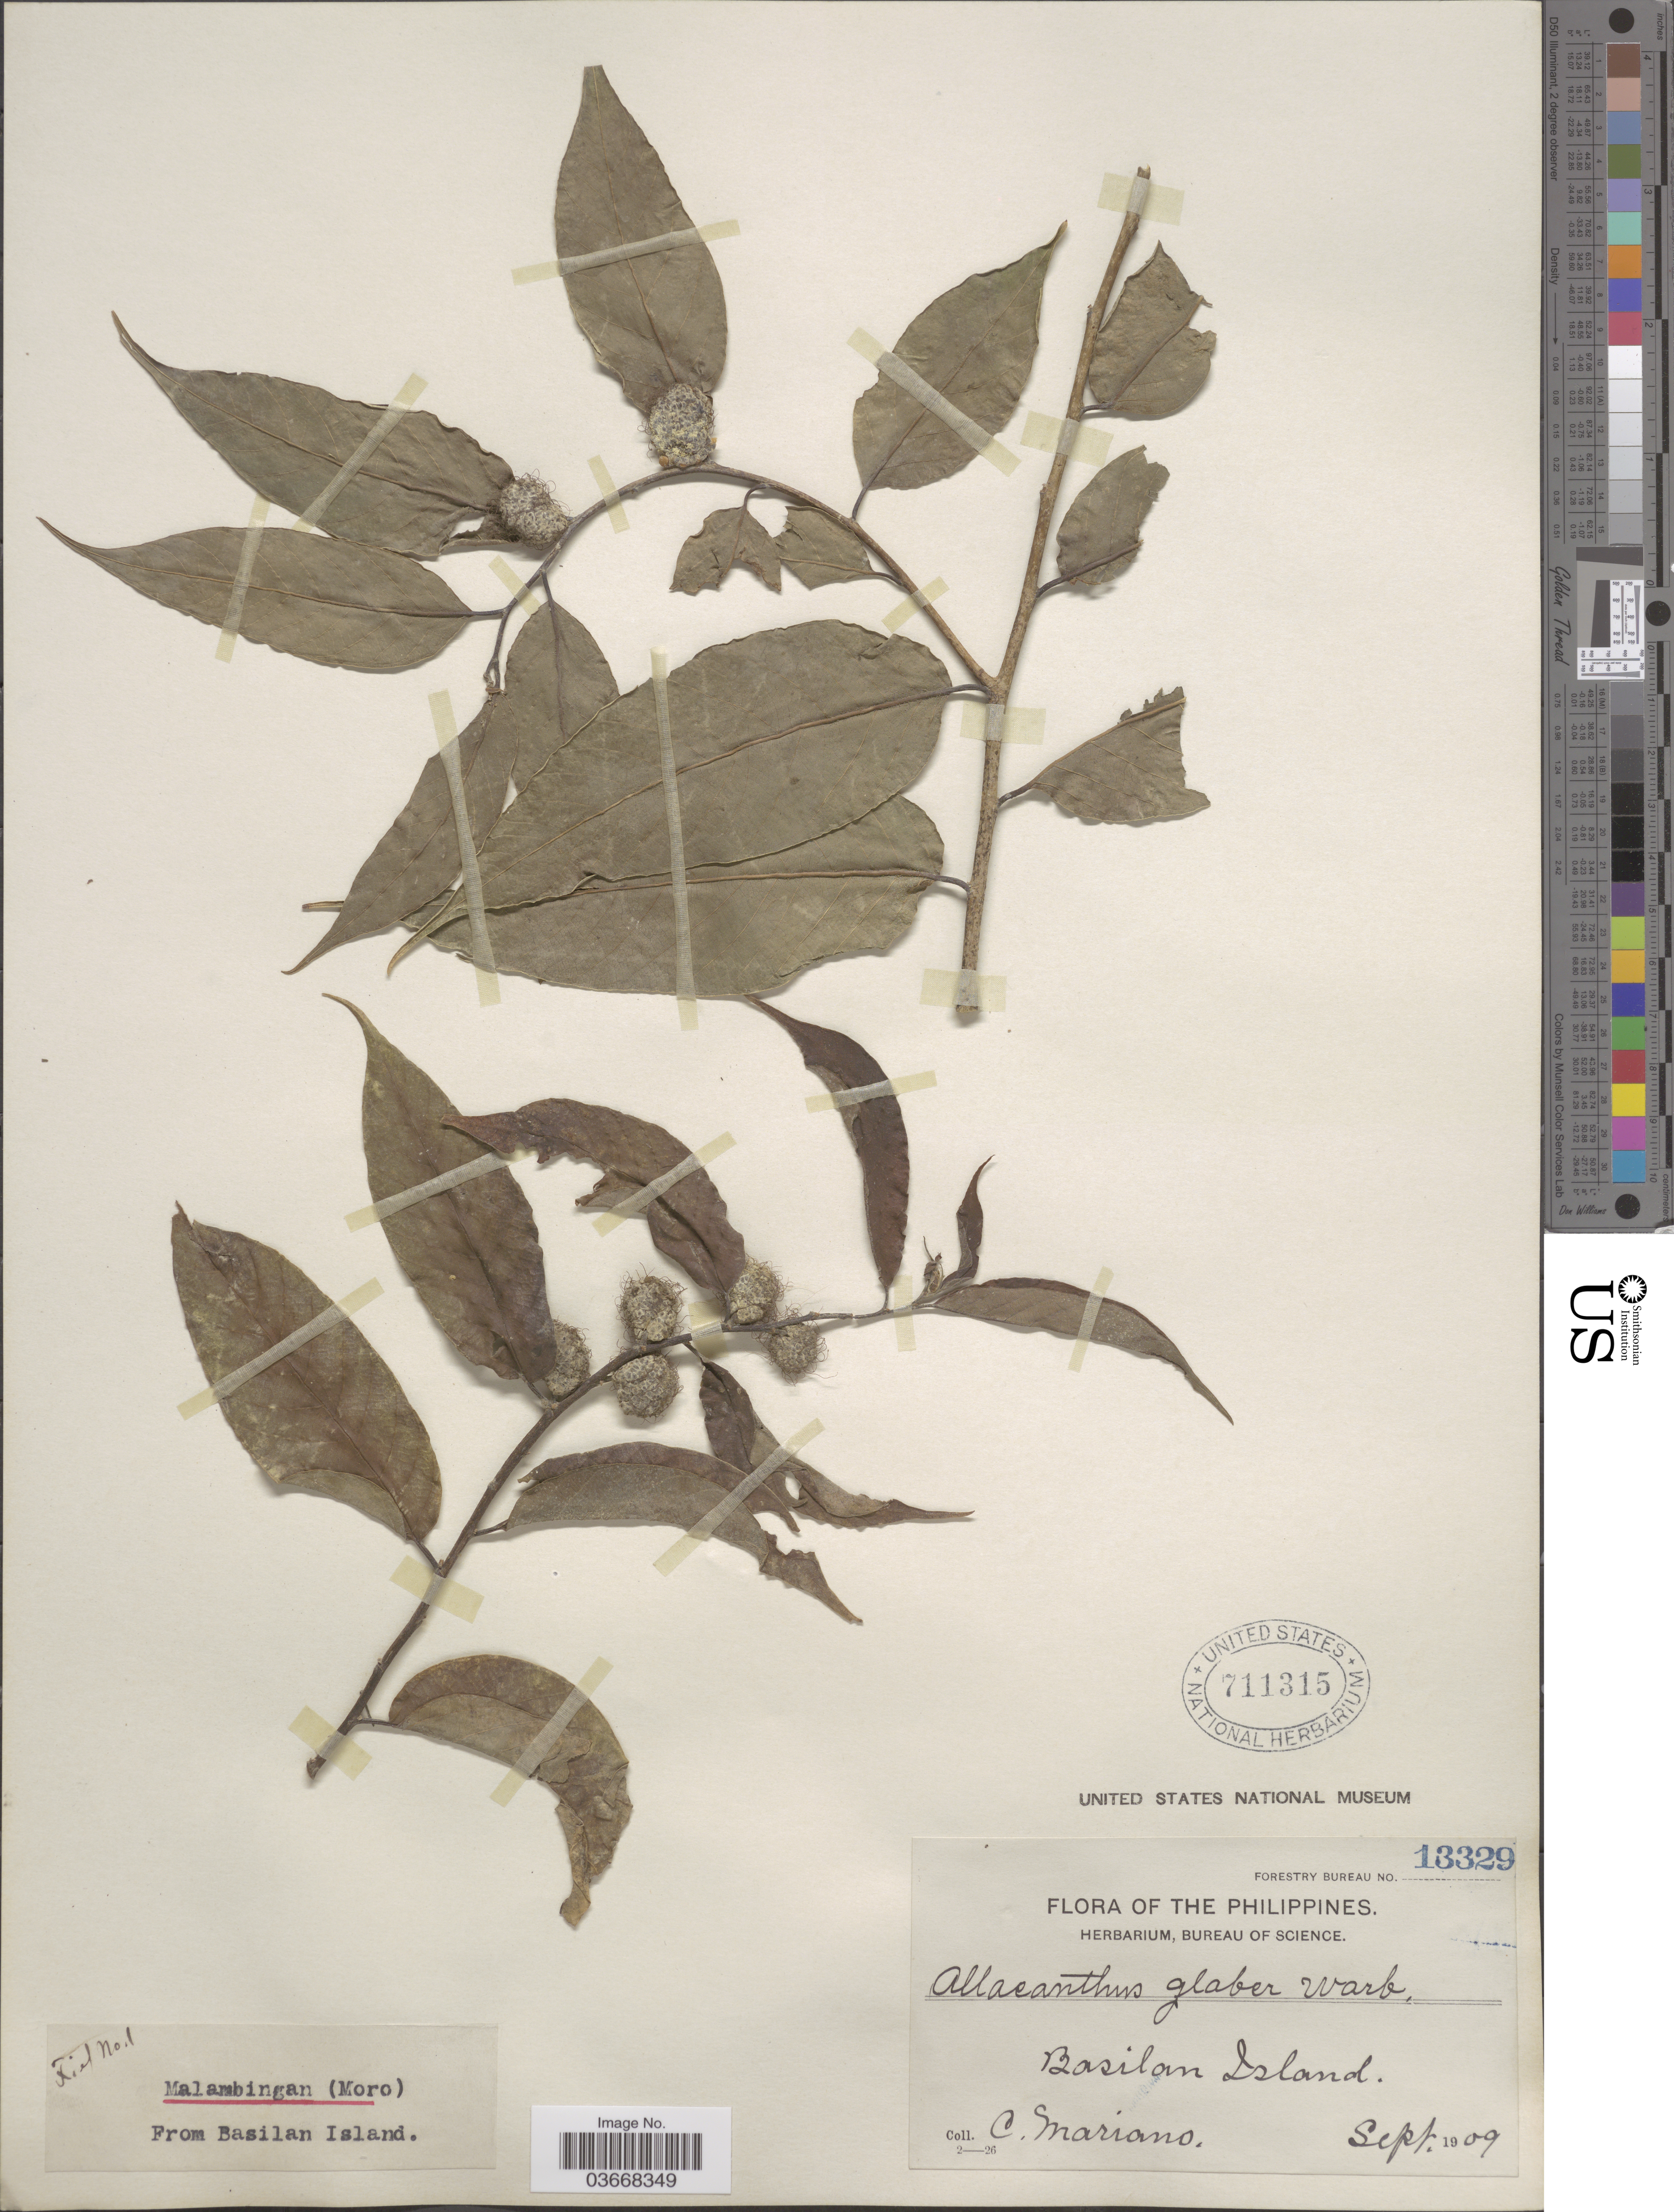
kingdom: Plantae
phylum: Tracheophyta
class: Magnoliopsida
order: Rosales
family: Moraceae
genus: Allaeanthus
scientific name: Allaeanthus luzonicus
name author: Fern.-Vill.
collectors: C. Mariano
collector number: Forestry Bureau 13329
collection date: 1909-09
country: Philippines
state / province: Muslim Mindanao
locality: Basilan Island.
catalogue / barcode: US 711315